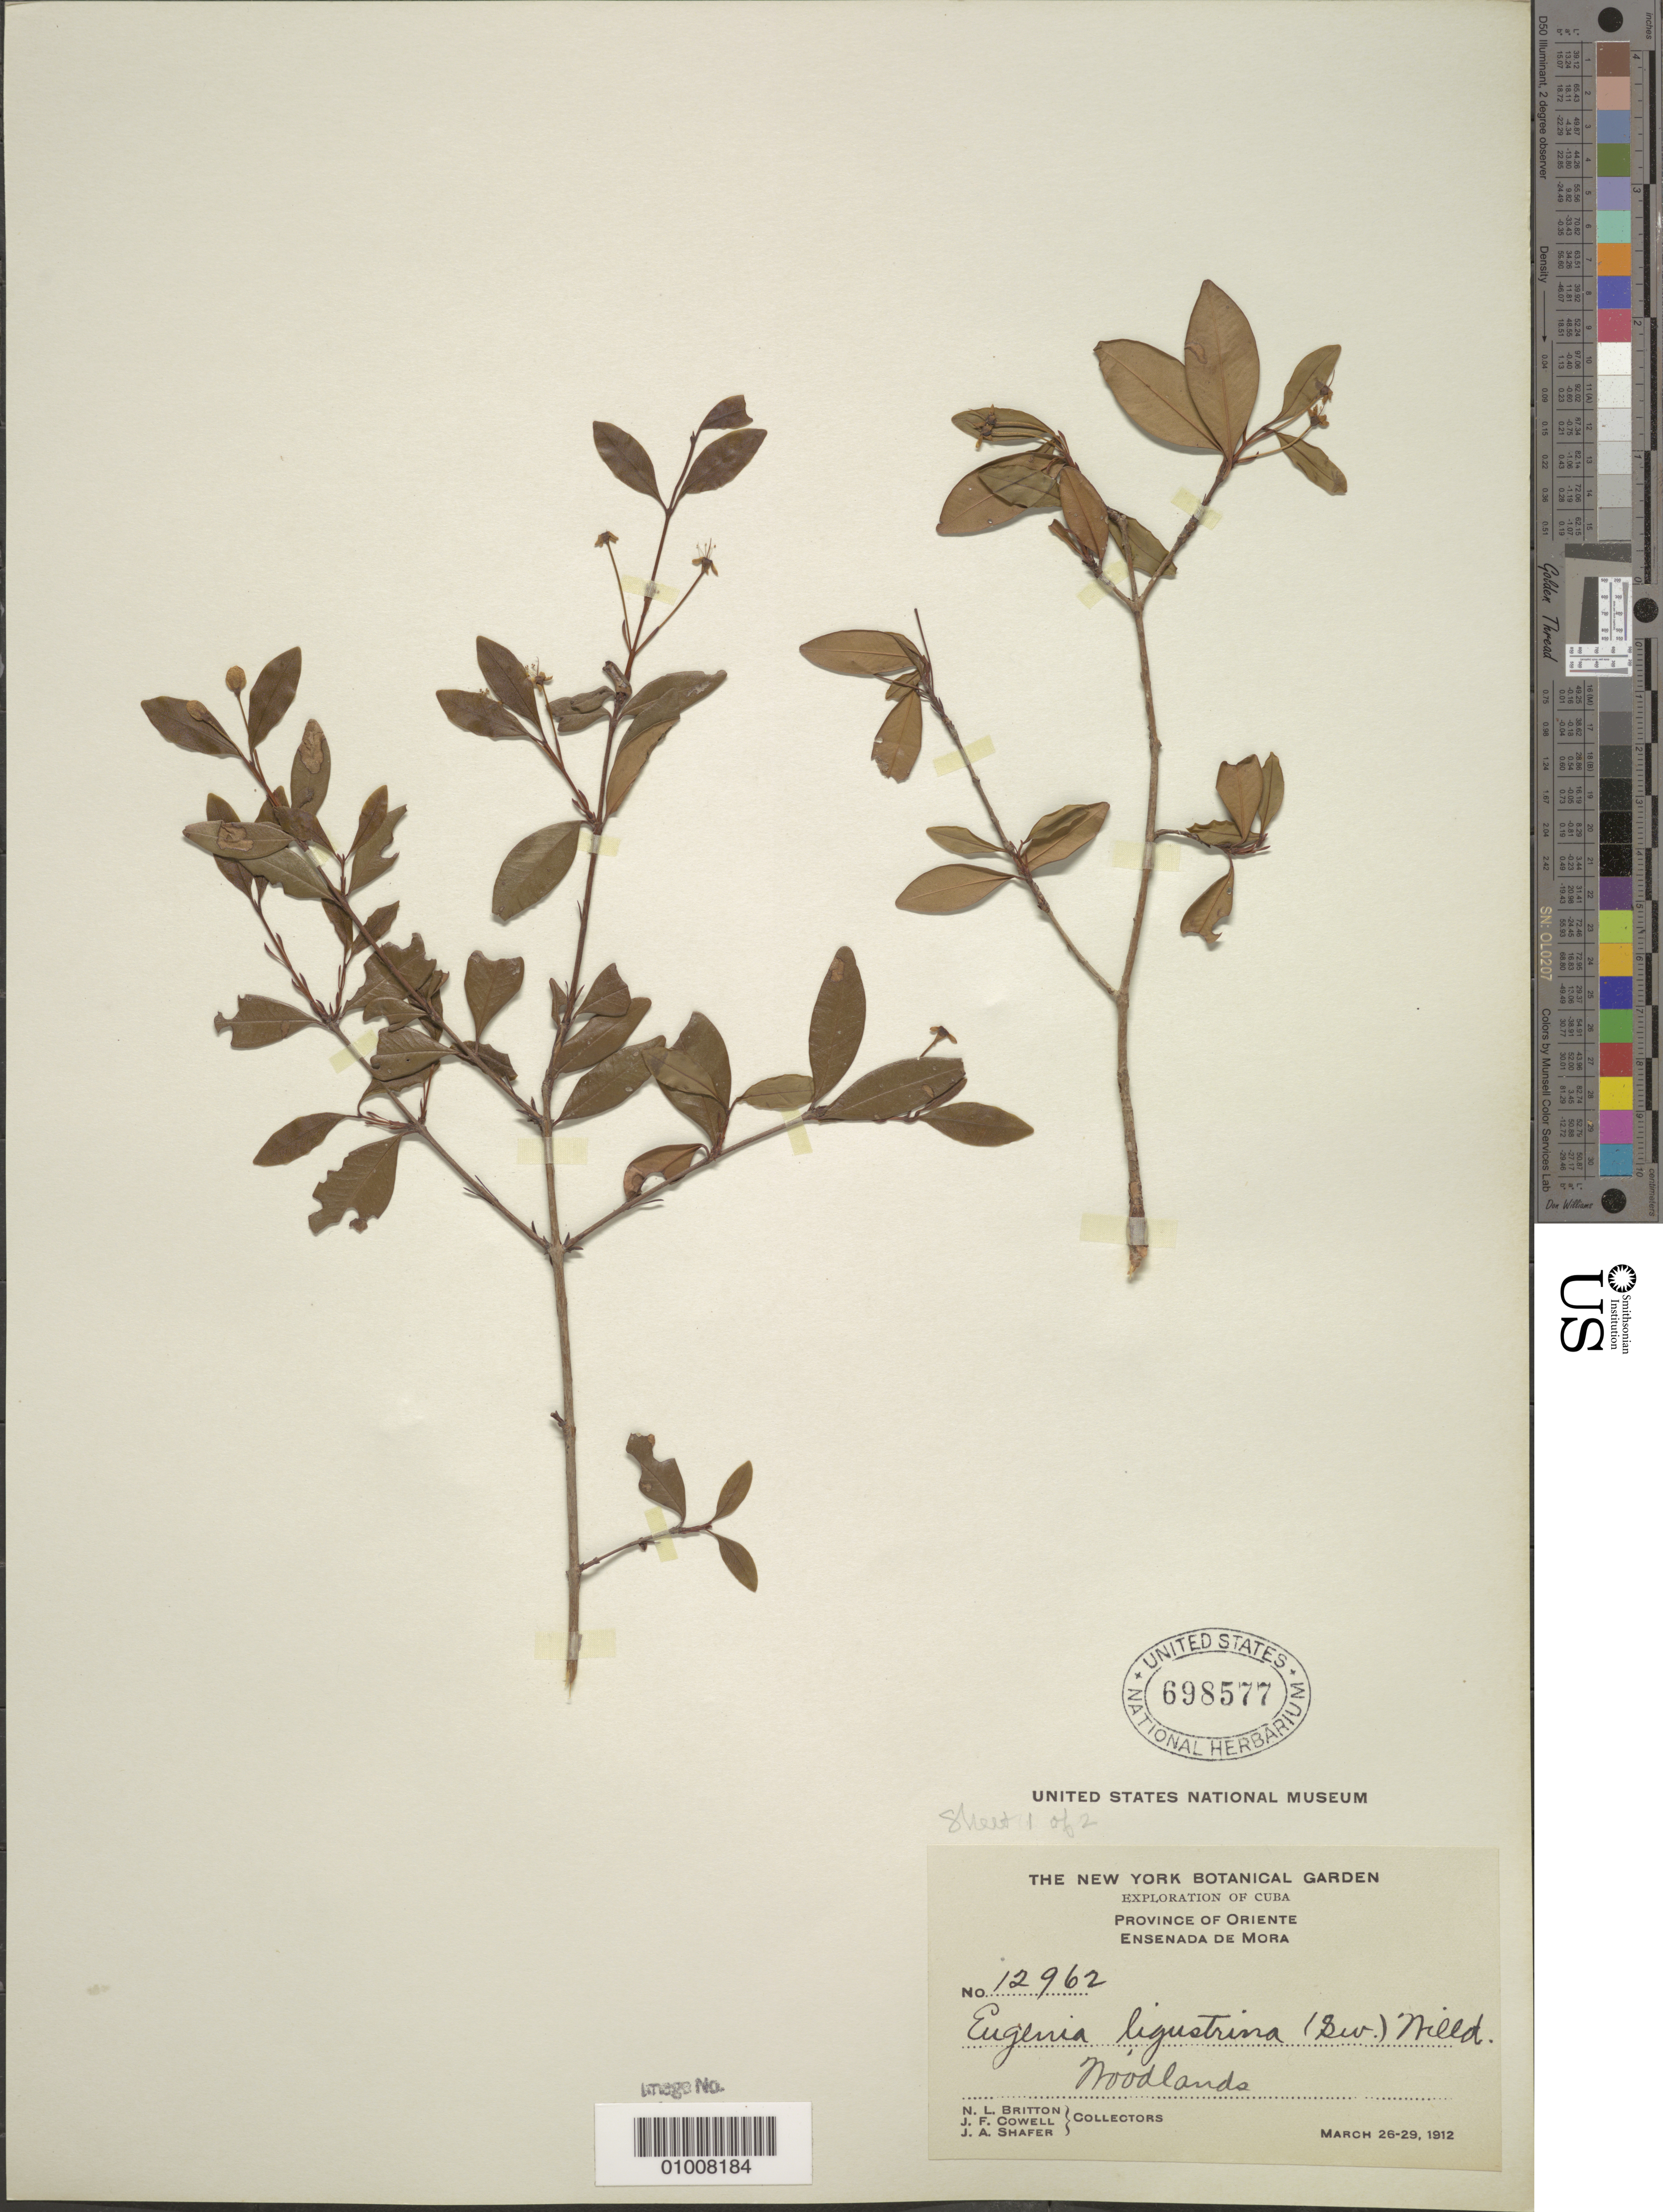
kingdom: Plantae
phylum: Tracheophyta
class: Magnoliopsida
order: Myrtales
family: Myrtaceae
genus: Eugenia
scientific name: Eugenia ligustrina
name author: (Sw.) Willd.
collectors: N. Britton, J. F. Cowell & J. A. Shafer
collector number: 12962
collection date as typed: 26 Mar 1912 to 29 Mar 1912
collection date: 1912-03-26/1912-03-29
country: Cuba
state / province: Oriente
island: Cuba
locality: Woodlands, Ensenada de Mora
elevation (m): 125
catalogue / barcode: US 698577